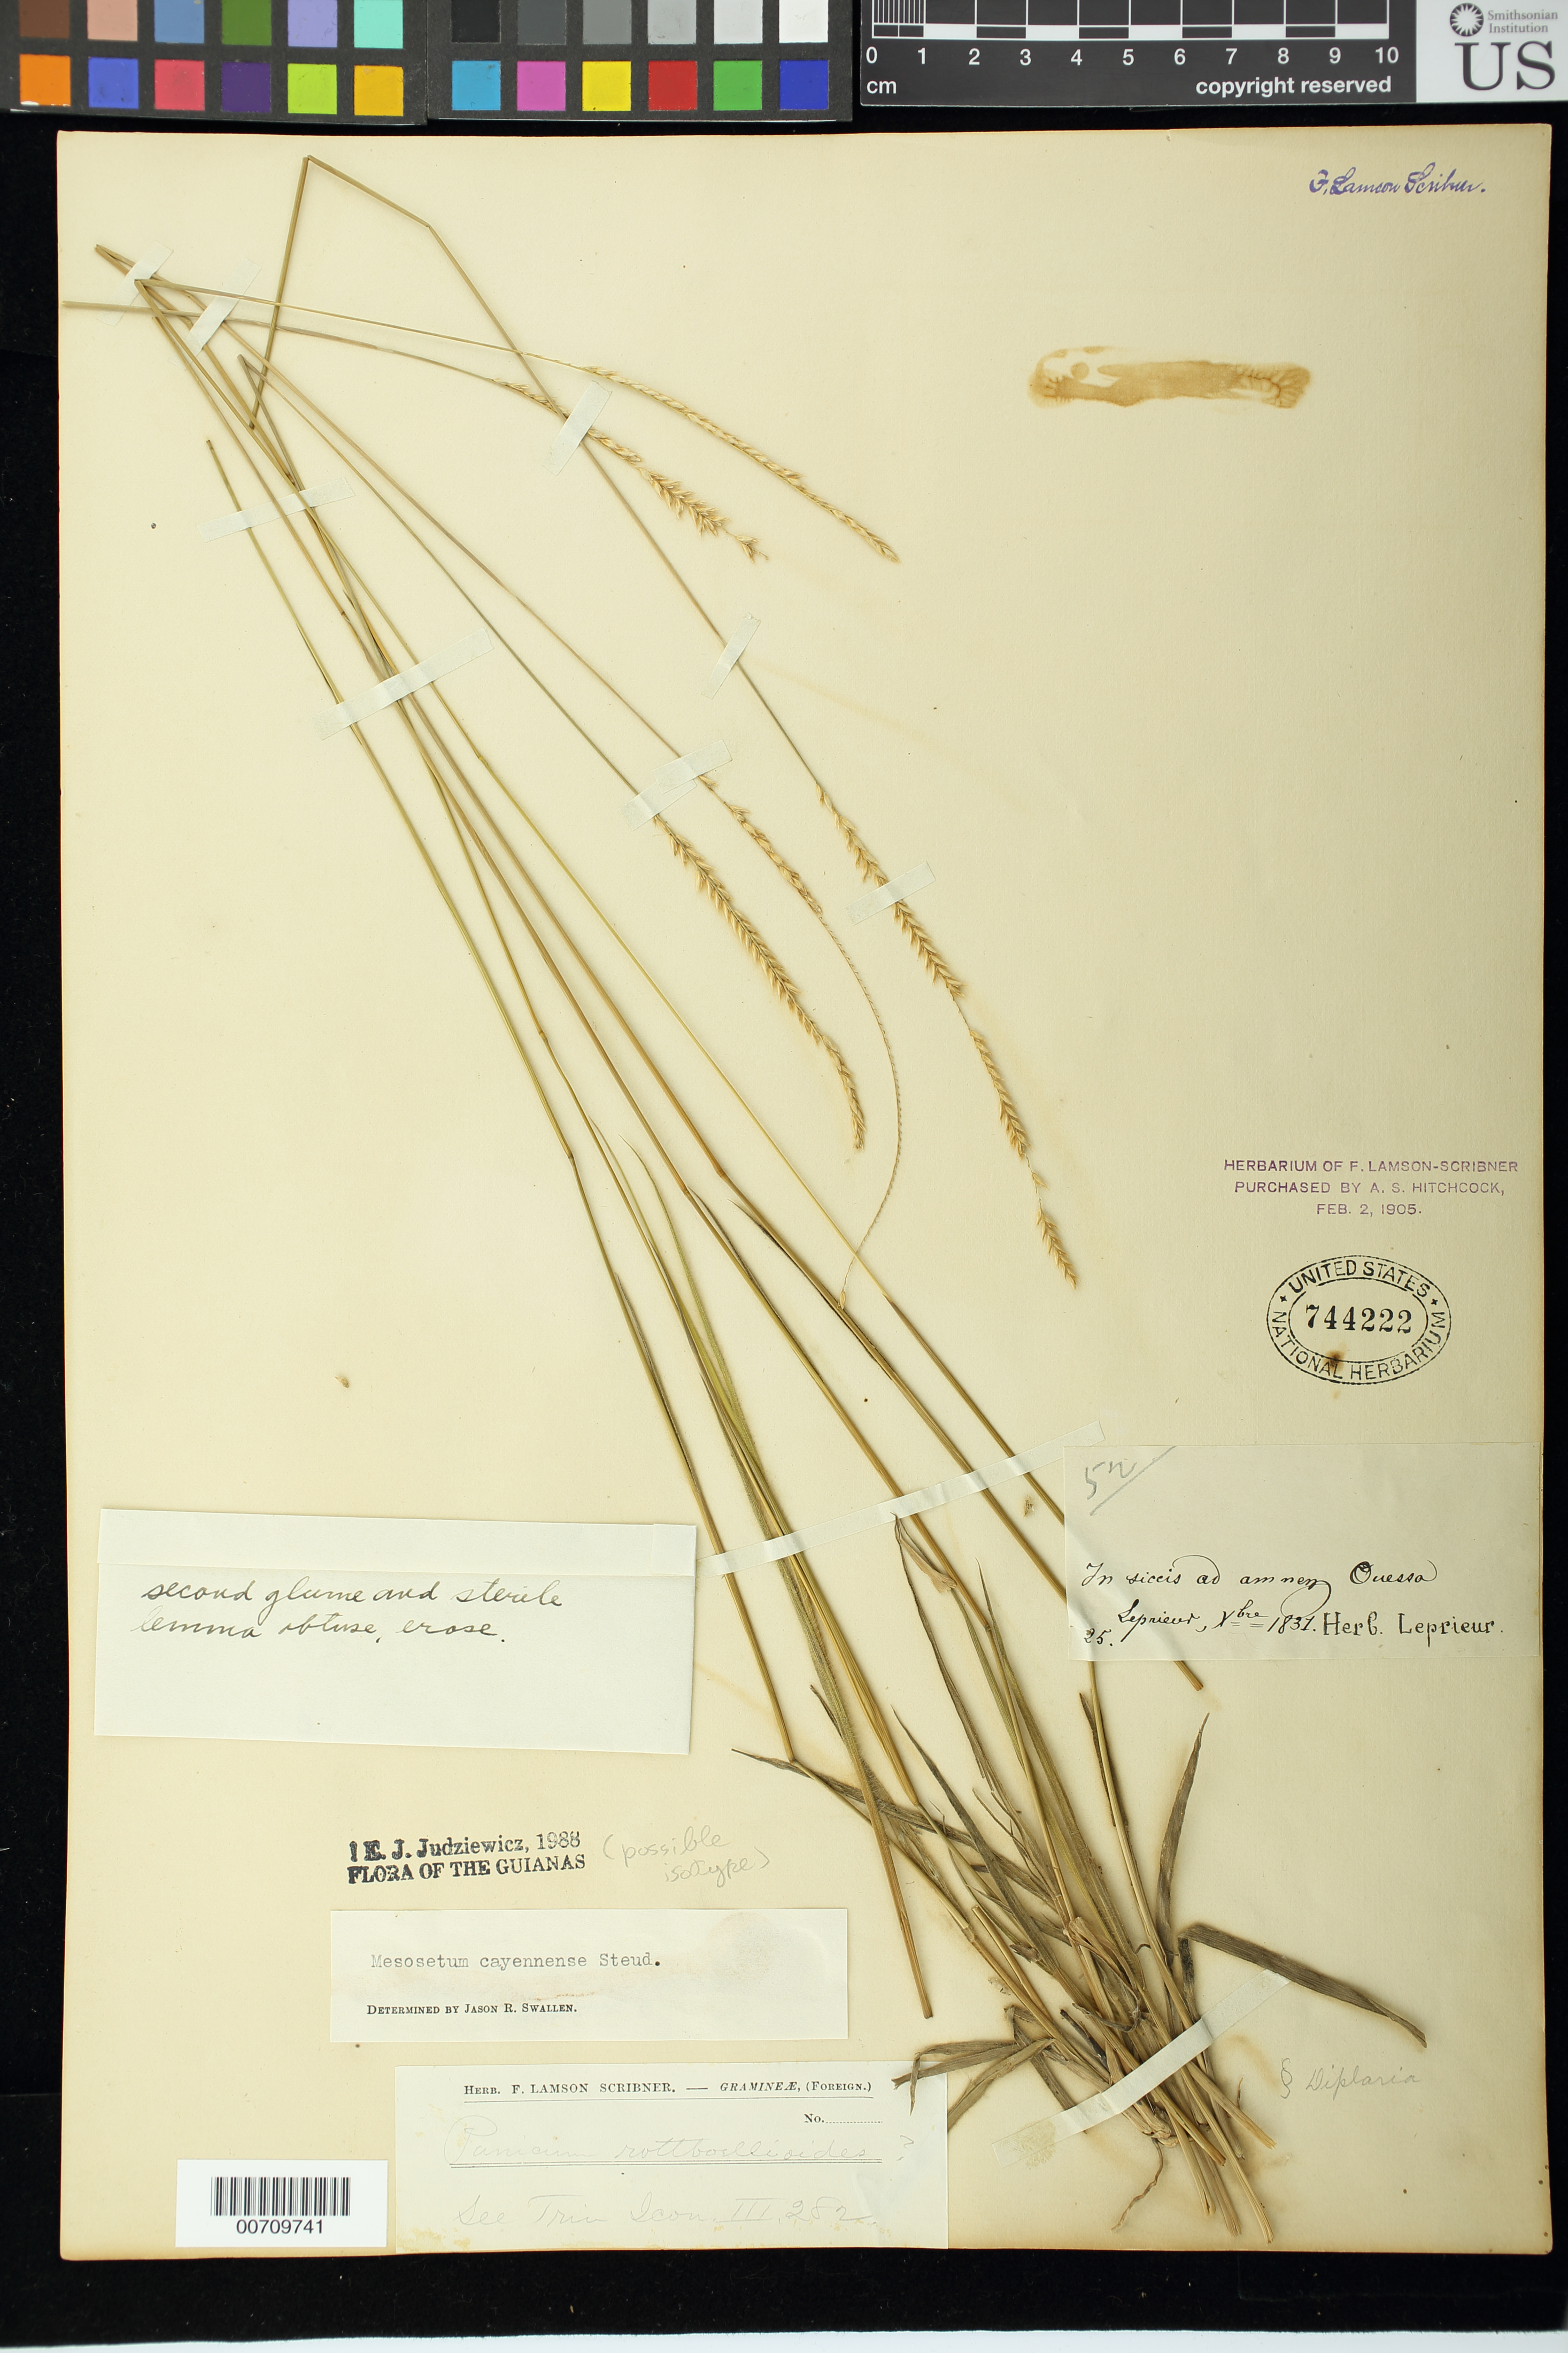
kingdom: Plantae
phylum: Tracheophyta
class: Liliopsida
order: Poales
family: Poaceae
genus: Mesosetum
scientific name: Mesosetum cayennense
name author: Steud.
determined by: Swallen, Jason R.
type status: Possible Type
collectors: F. M. R. Leprieur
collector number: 25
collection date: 1831-10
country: French Guiana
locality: In siccis ad [illegible] Ouessa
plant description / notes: ex herb Lamson Scribner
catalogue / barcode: US 744222